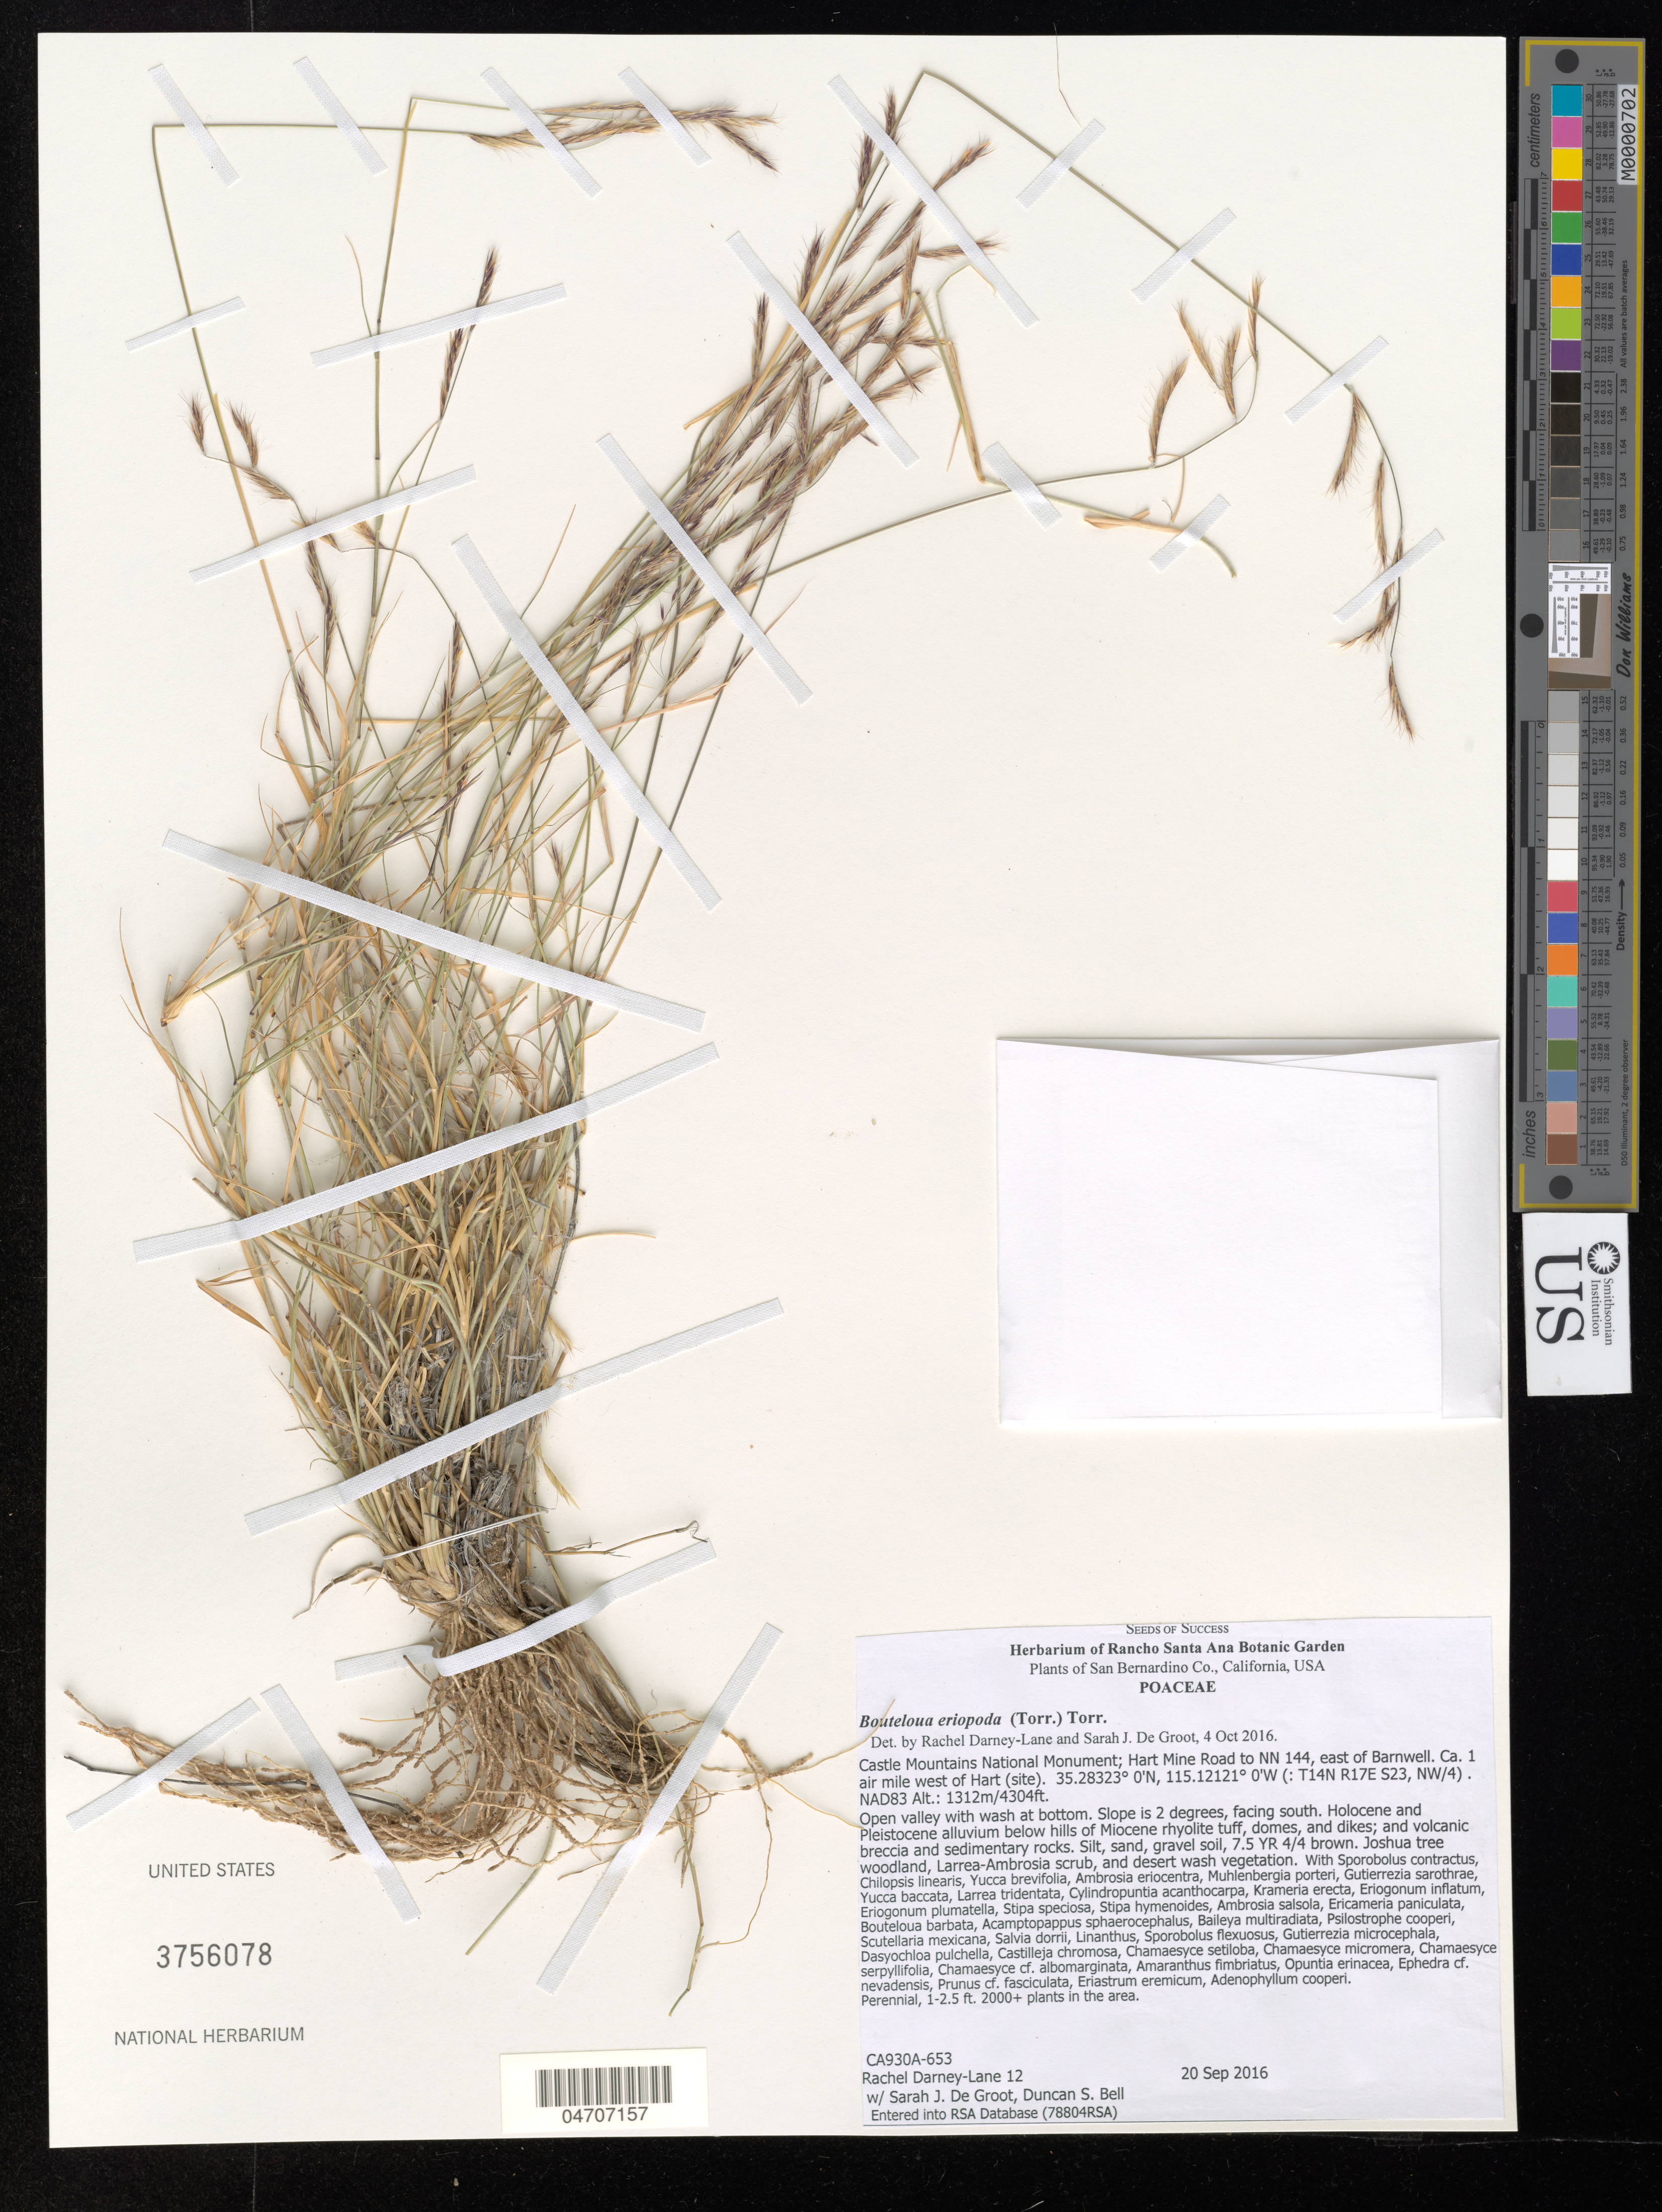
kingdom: Plantae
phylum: Tracheophyta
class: Liliopsida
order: Poales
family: Poaceae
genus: Bouteloua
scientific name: Bouteloua eriopoda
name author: (Torr.) Torr.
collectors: R. Darney-Lane, S. De Groot & D. S. Bell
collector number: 12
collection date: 2016-09-20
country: United States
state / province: California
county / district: San Bernardino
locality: San Bernardino Co. Castle Mountains National Monument; Hart Mine Road to NN 144, east of Barnwell. Ca. 1 air mile west of Hart (site). (: T14N R17E S23, NW/4). NAD83.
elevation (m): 1312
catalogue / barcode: US 3756078